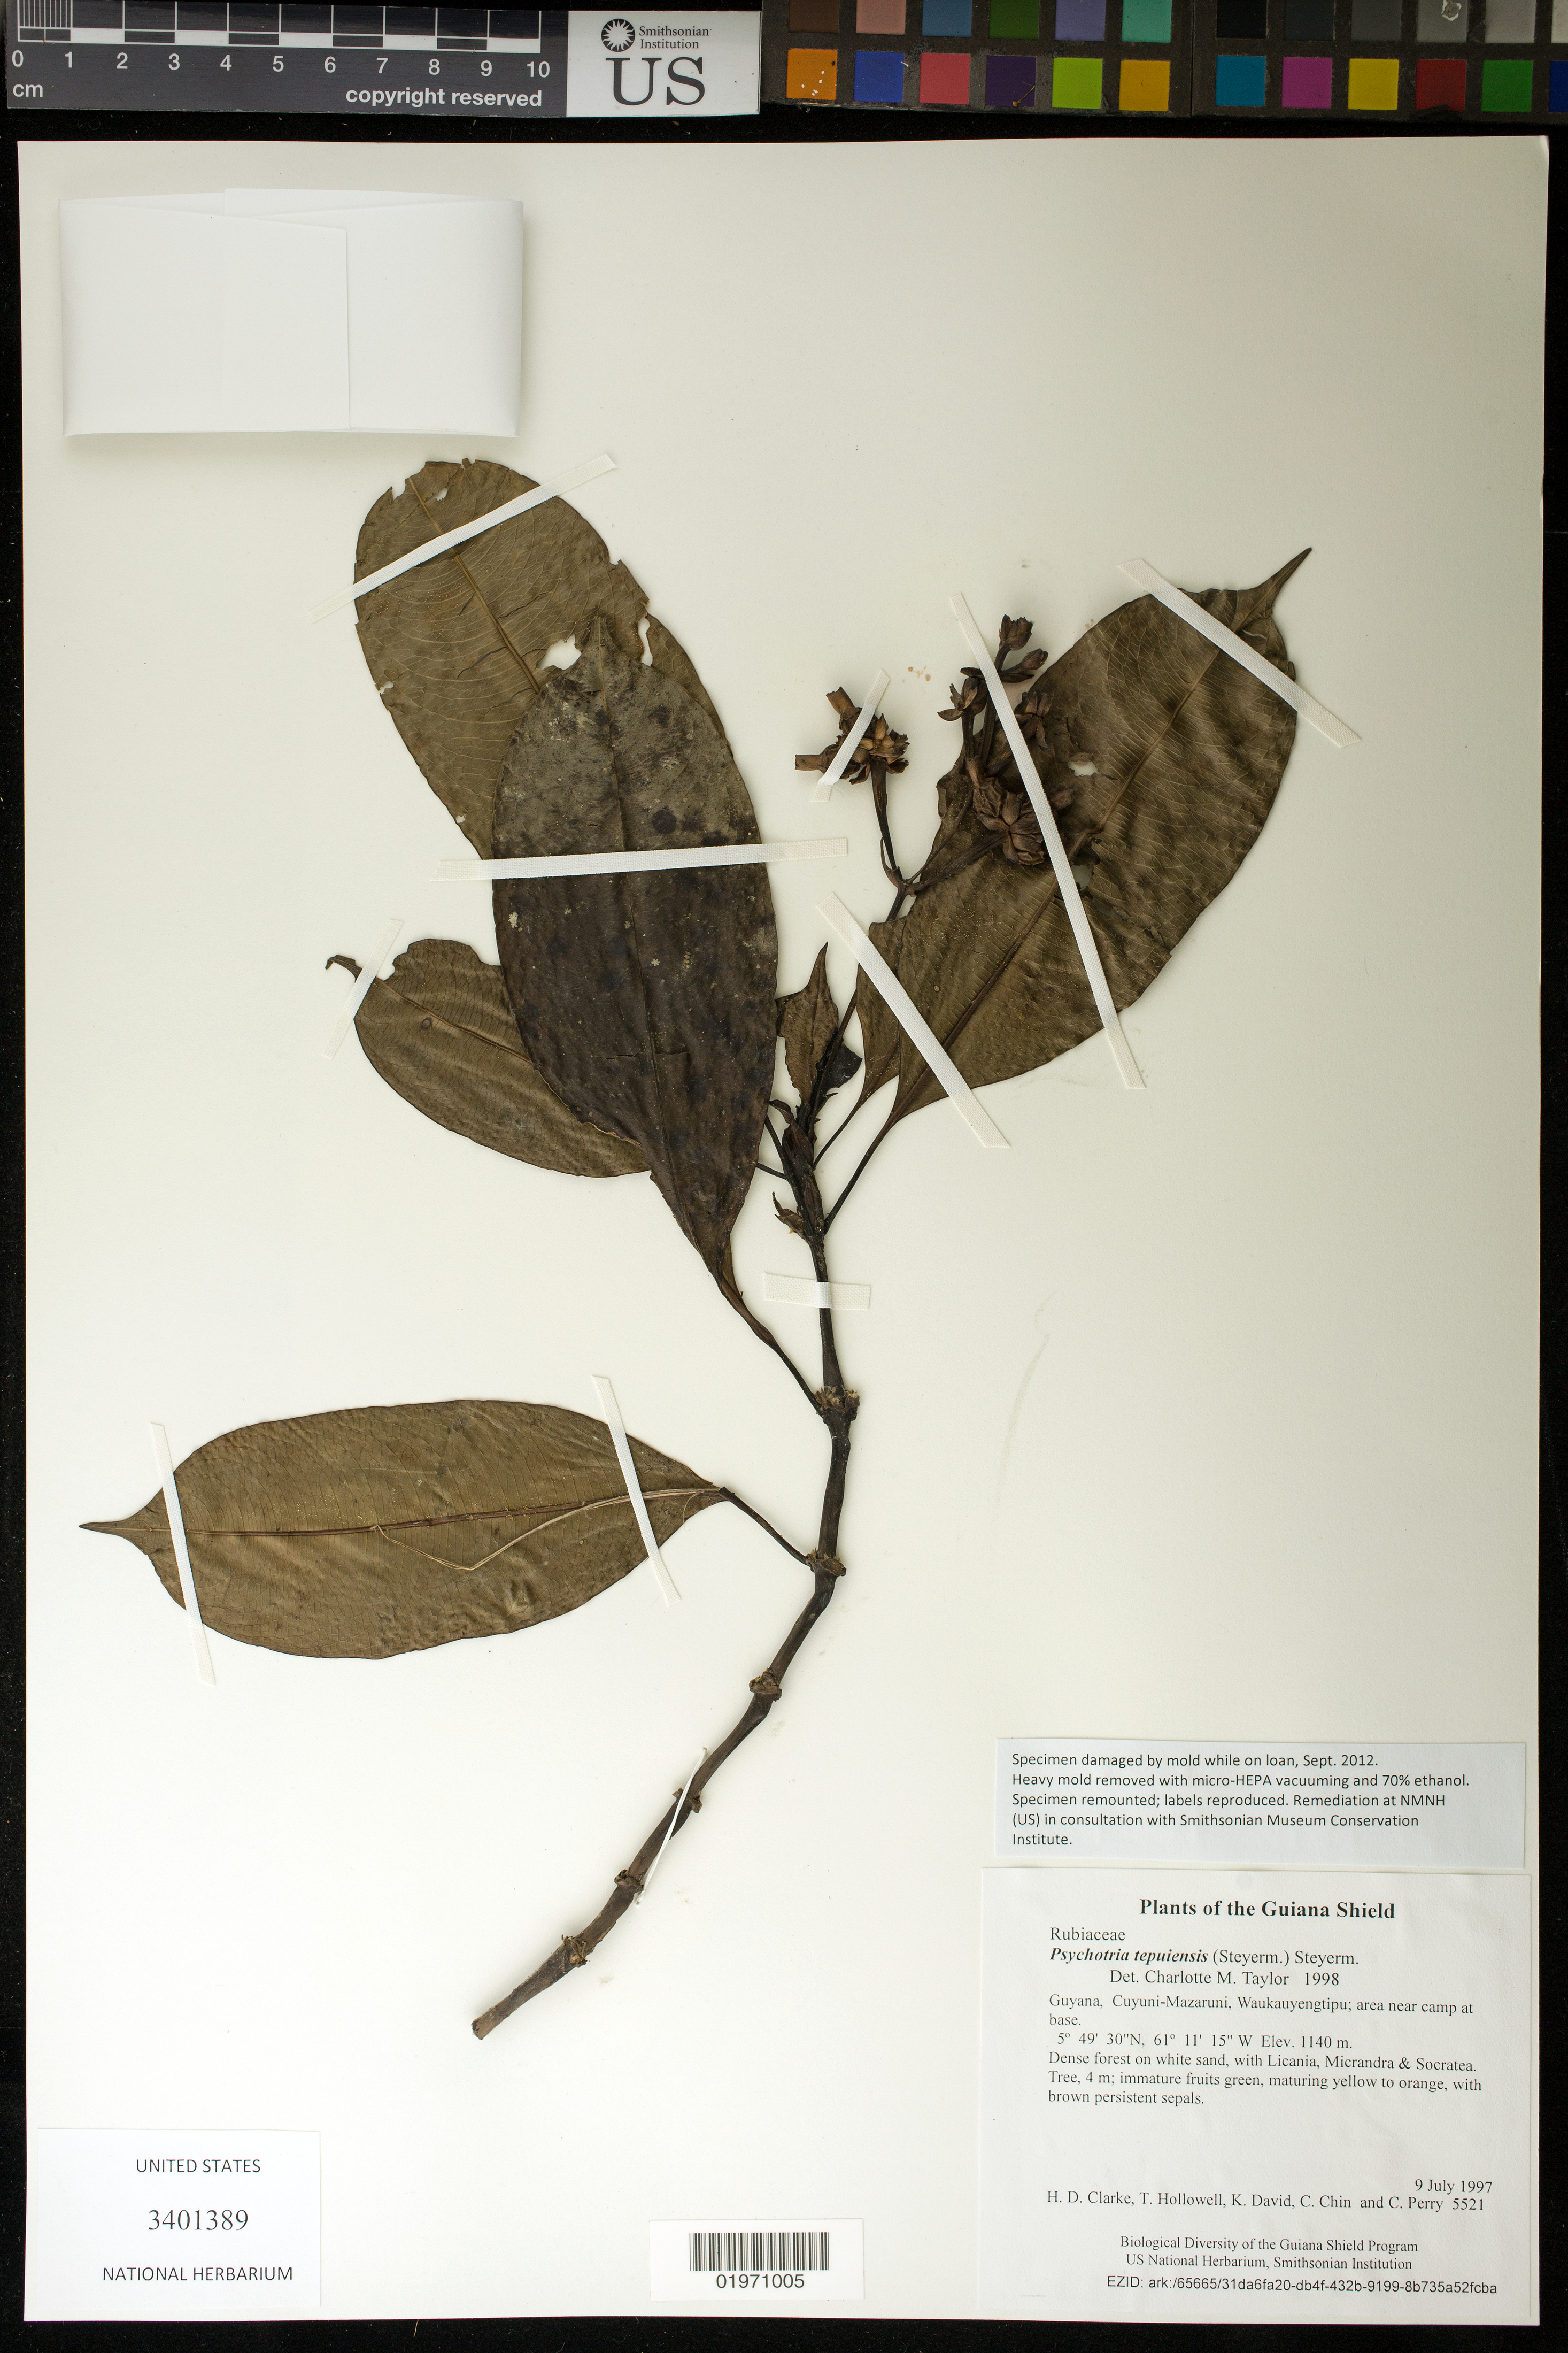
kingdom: Plantae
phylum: Tracheophyta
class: Magnoliopsida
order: Gentianales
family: Rubiaceae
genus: Psychotria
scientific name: Psychotria tepuiensis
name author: (Steyerm.) Steyerm.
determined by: Taylor, Charlotte M.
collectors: H. D. Clarke, T. Hollowell, K. David, C. Chin & C. Perry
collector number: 5521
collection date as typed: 9 July 1997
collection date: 1997-07-09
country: Guyana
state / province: Cuyuni-Mazaruni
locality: Waukauyengtipu; area near camp at base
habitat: Dense forest on white sand, with Licania, Micrandra & Socratea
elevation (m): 1140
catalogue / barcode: US 3401389